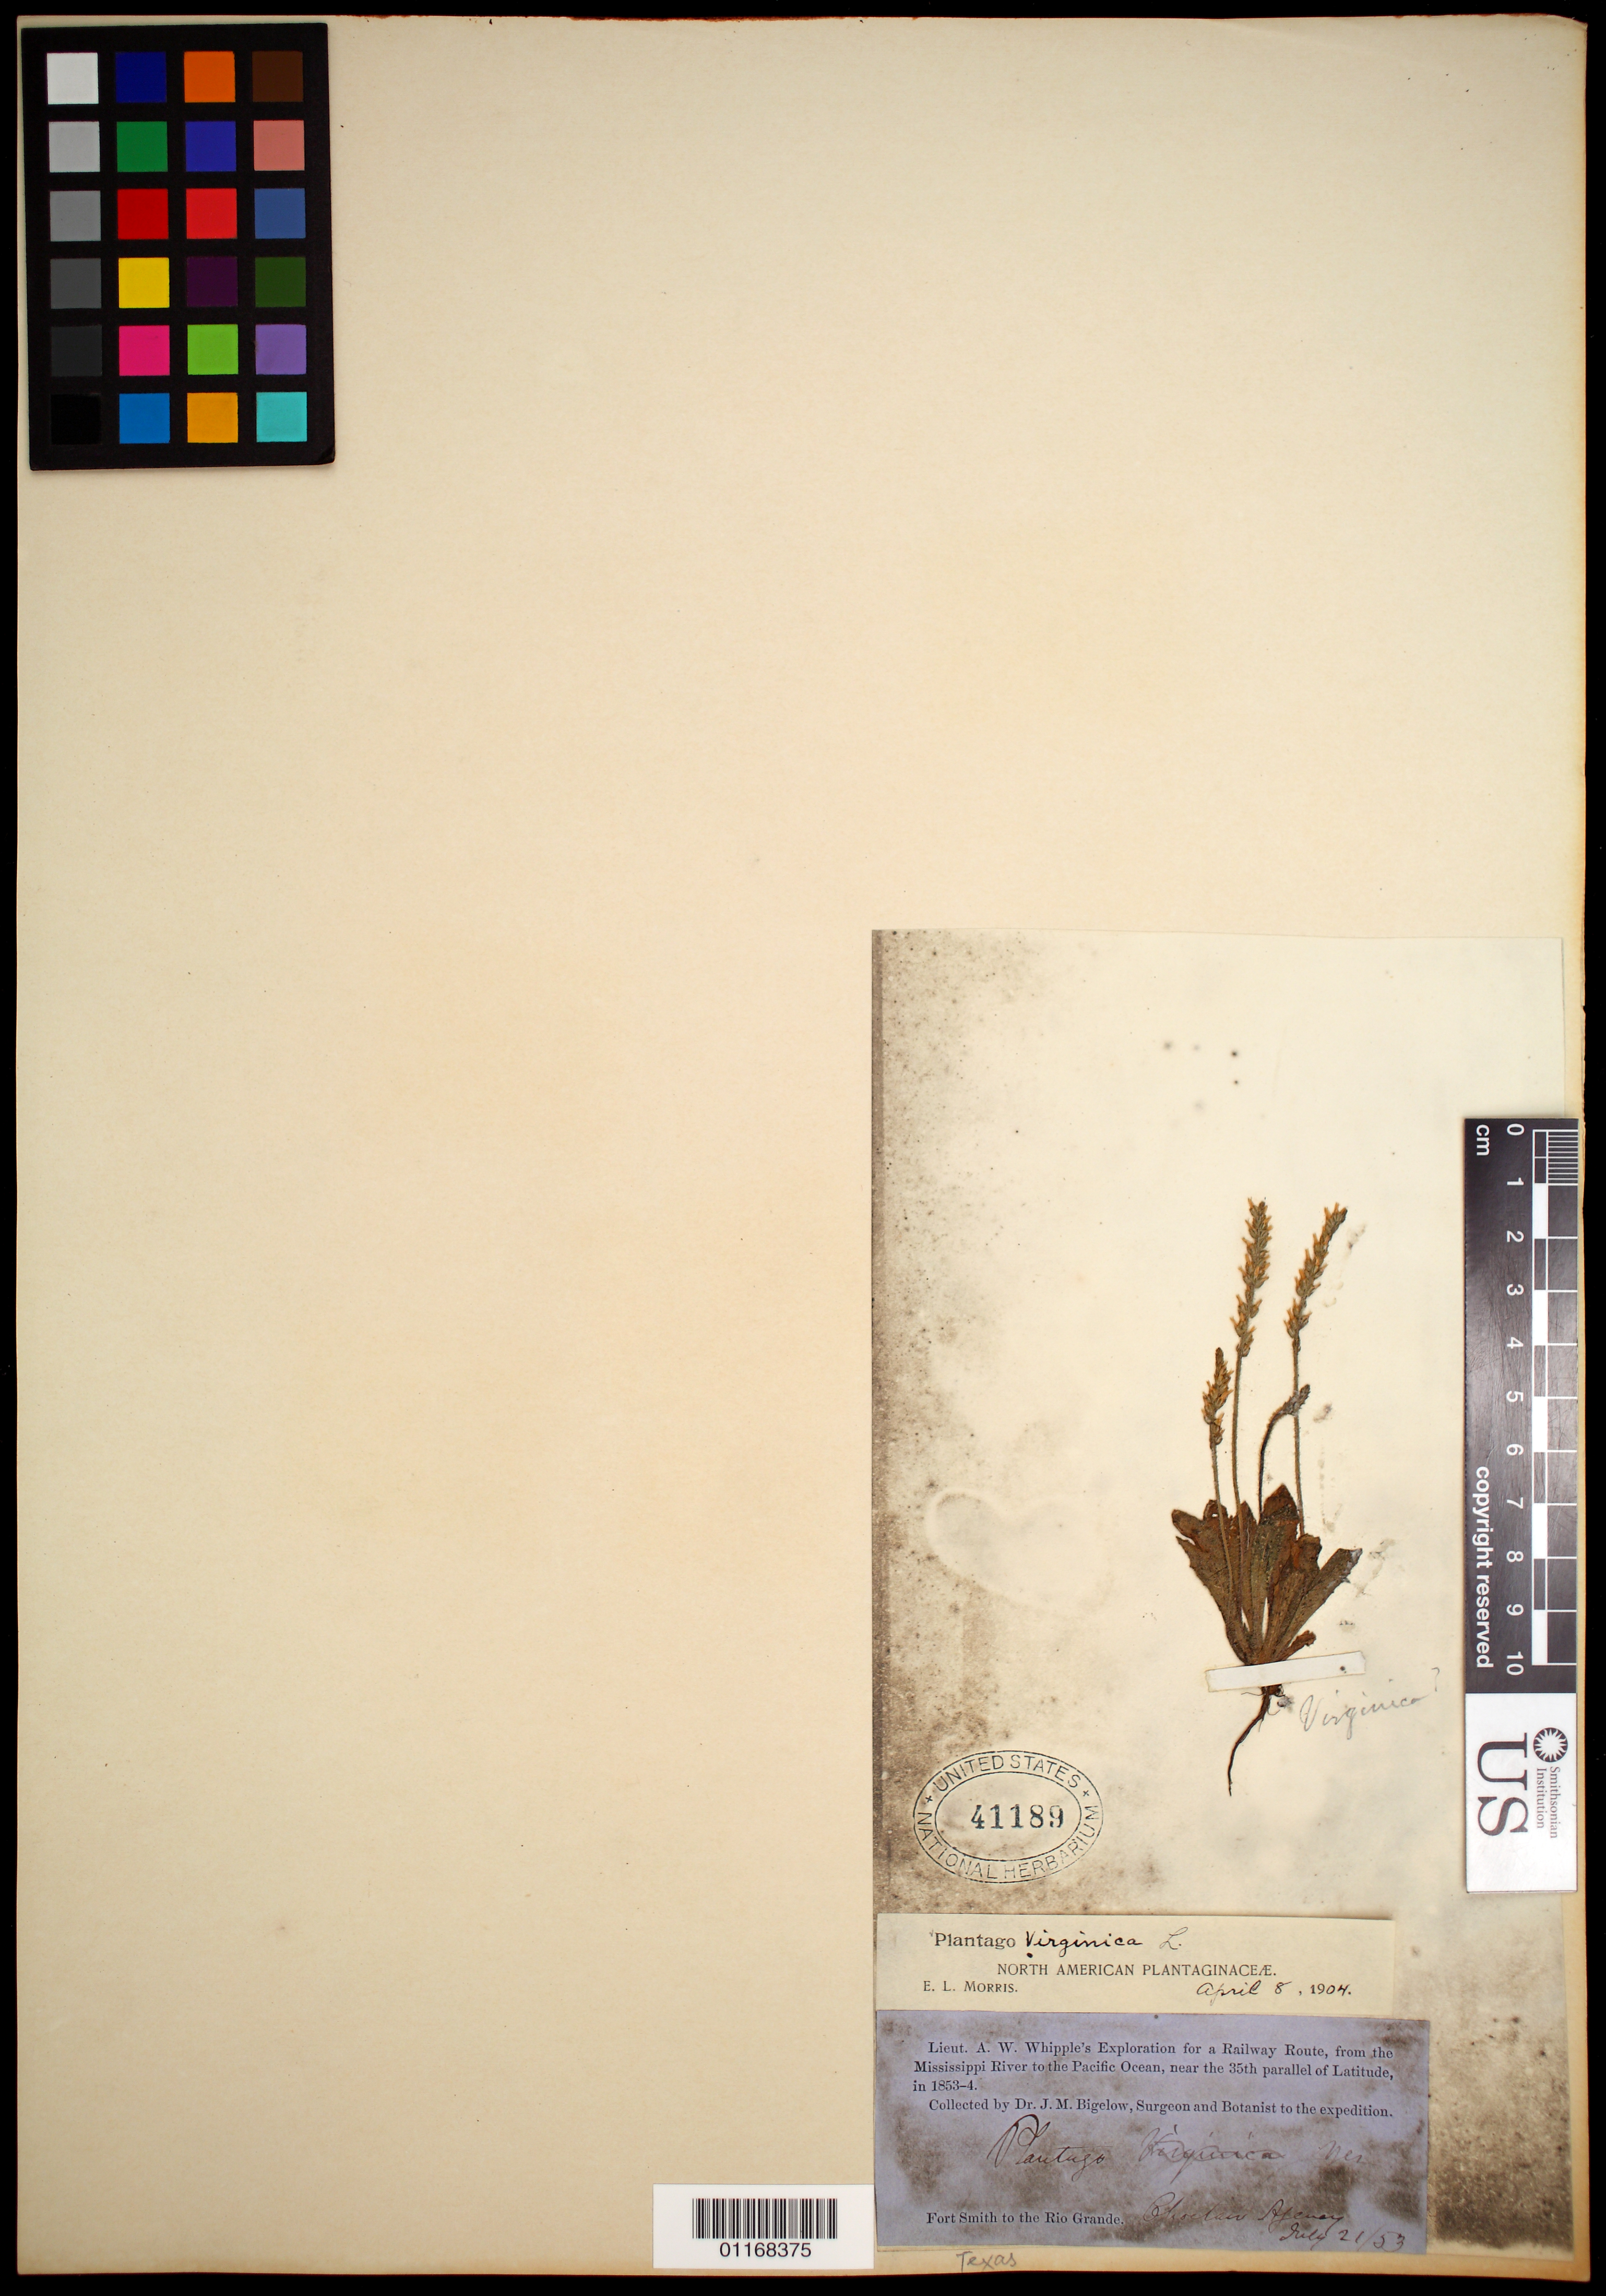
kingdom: Plantae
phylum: Tracheophyta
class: Magnoliopsida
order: Lamiales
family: Plantaginaceae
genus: Plantago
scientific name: Plantago virginica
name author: L.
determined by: Morris, E. L.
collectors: J. M. Bigelow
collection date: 1853-07-21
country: United States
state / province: Texas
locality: Choctaw Agency, Fort Smith to Rio Grande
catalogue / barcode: US 41189